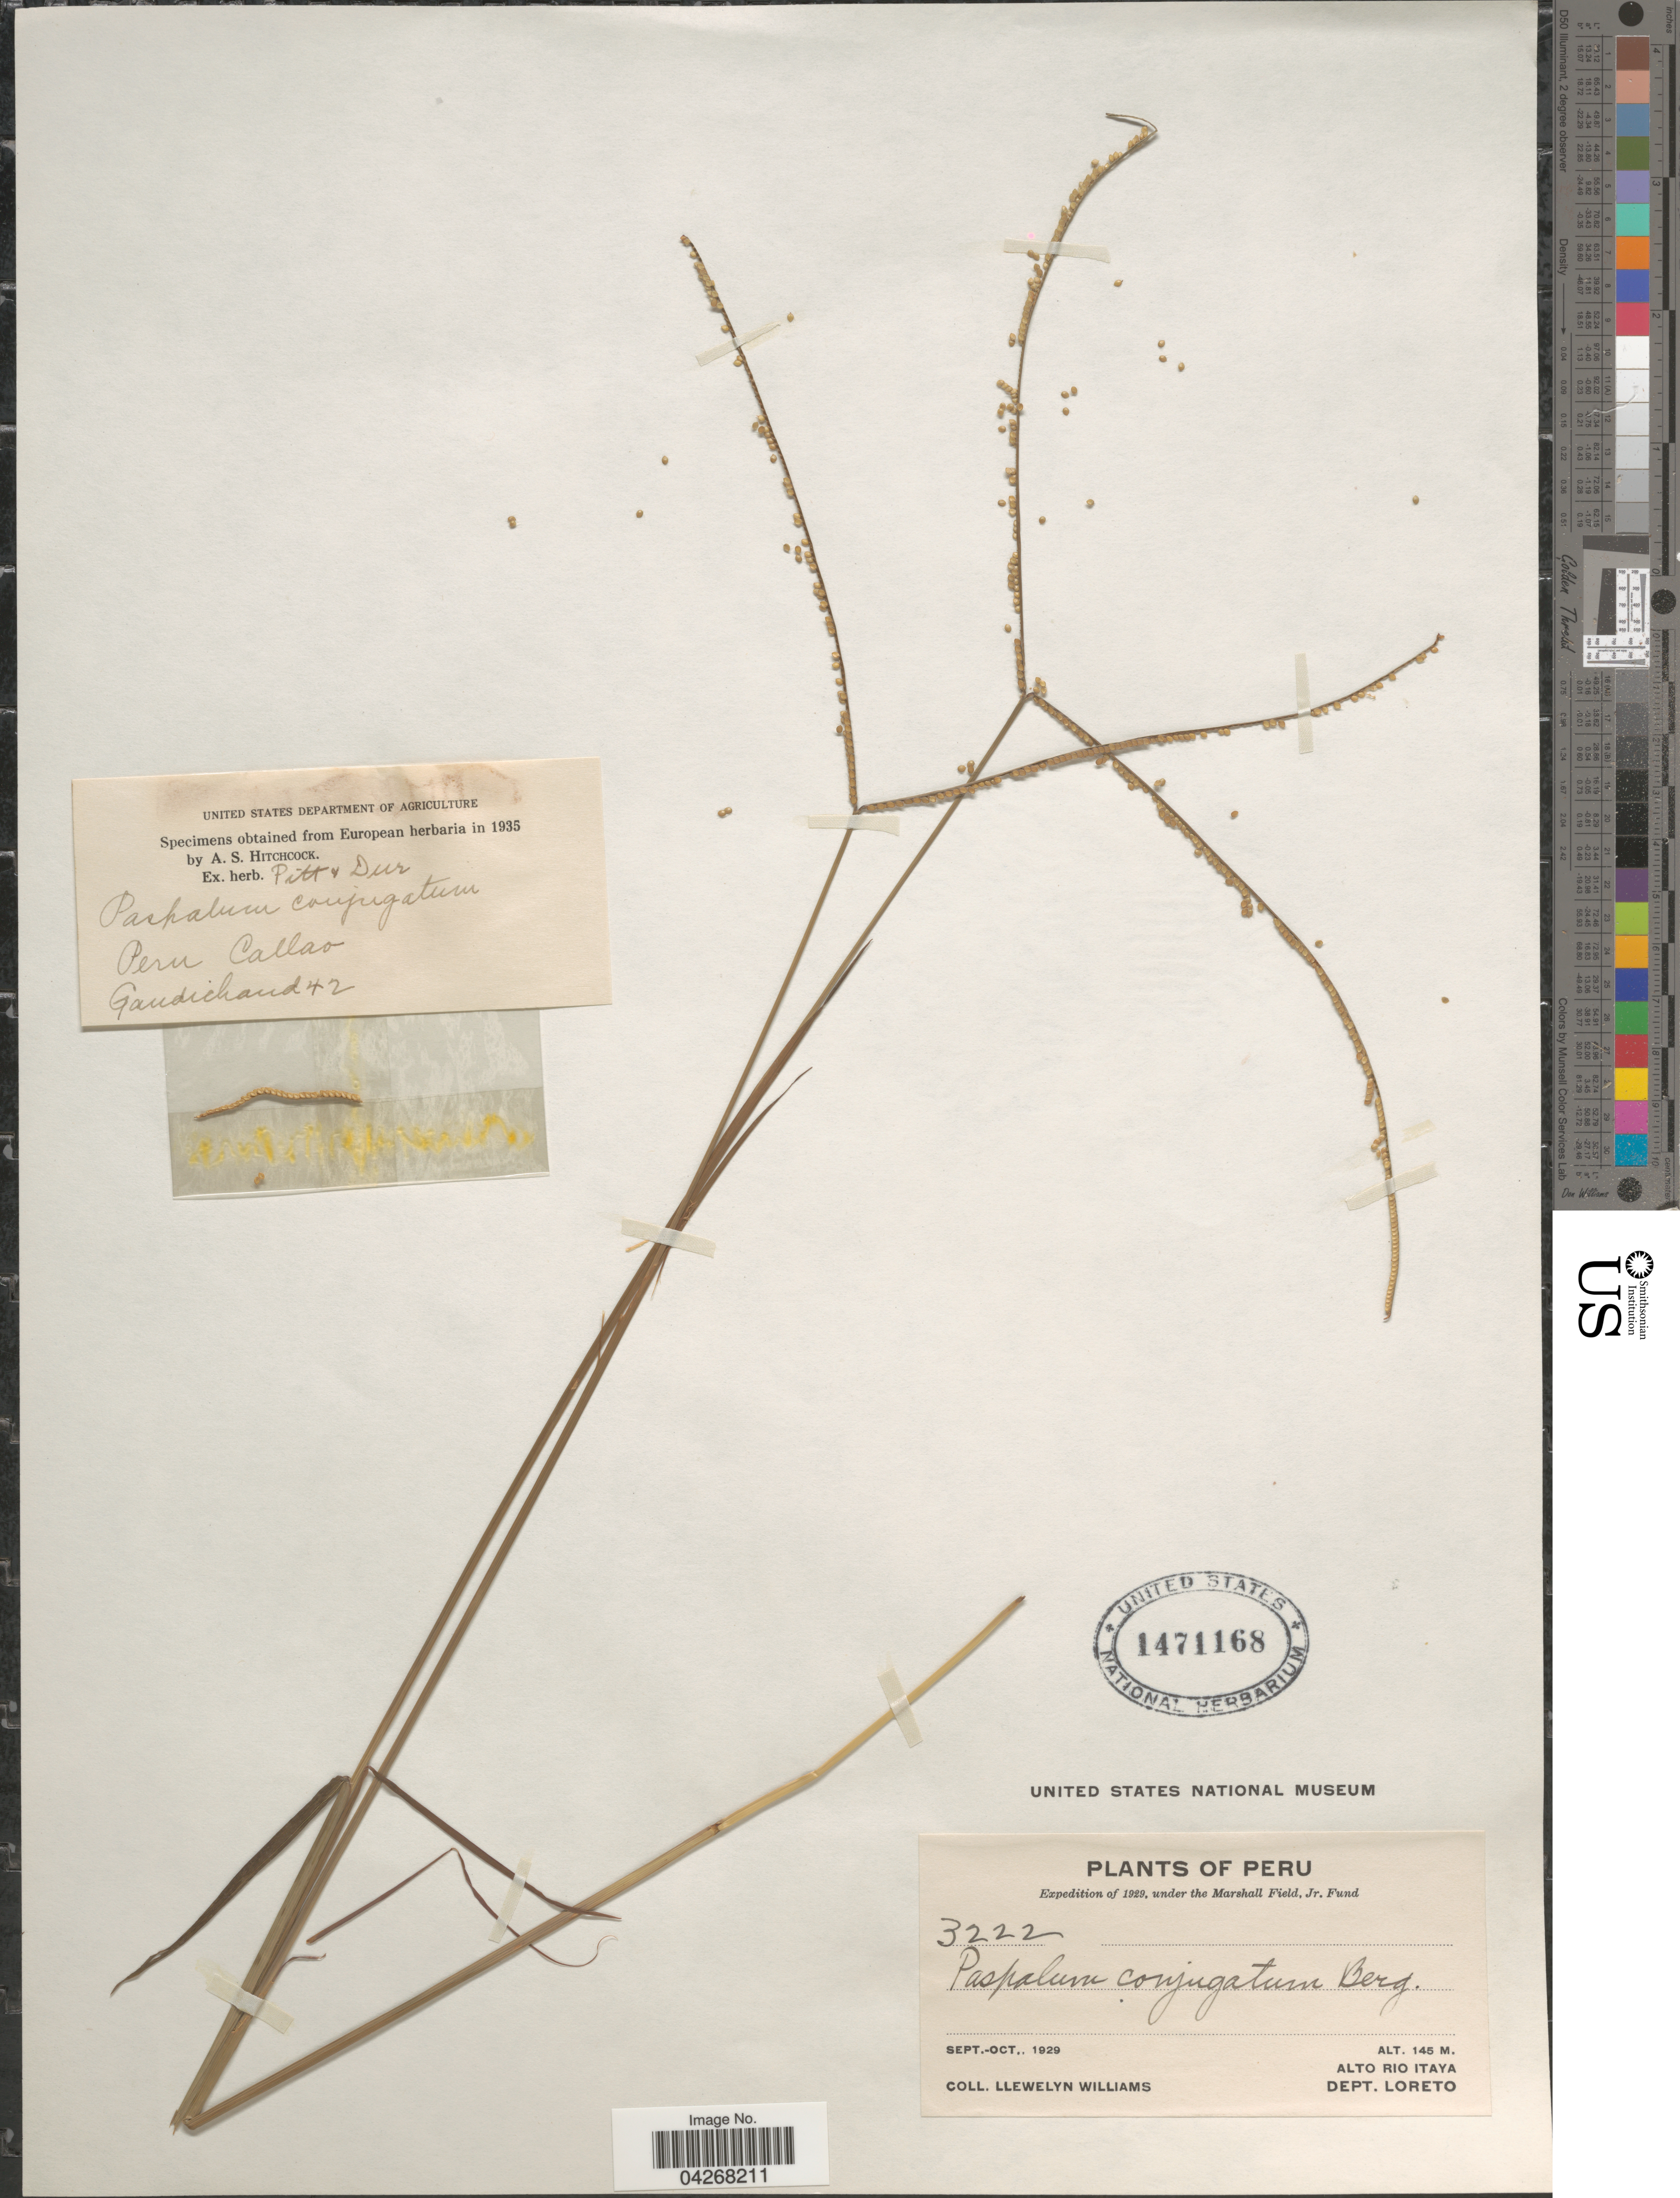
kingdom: Plantae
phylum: Tracheophyta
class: Liliopsida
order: Poales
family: Poaceae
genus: Paspalum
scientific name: Paspalum conjugatum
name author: P.J. Bergius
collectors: -. Gaudichaud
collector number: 42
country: Peru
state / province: Callao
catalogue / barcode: US 1471168-2